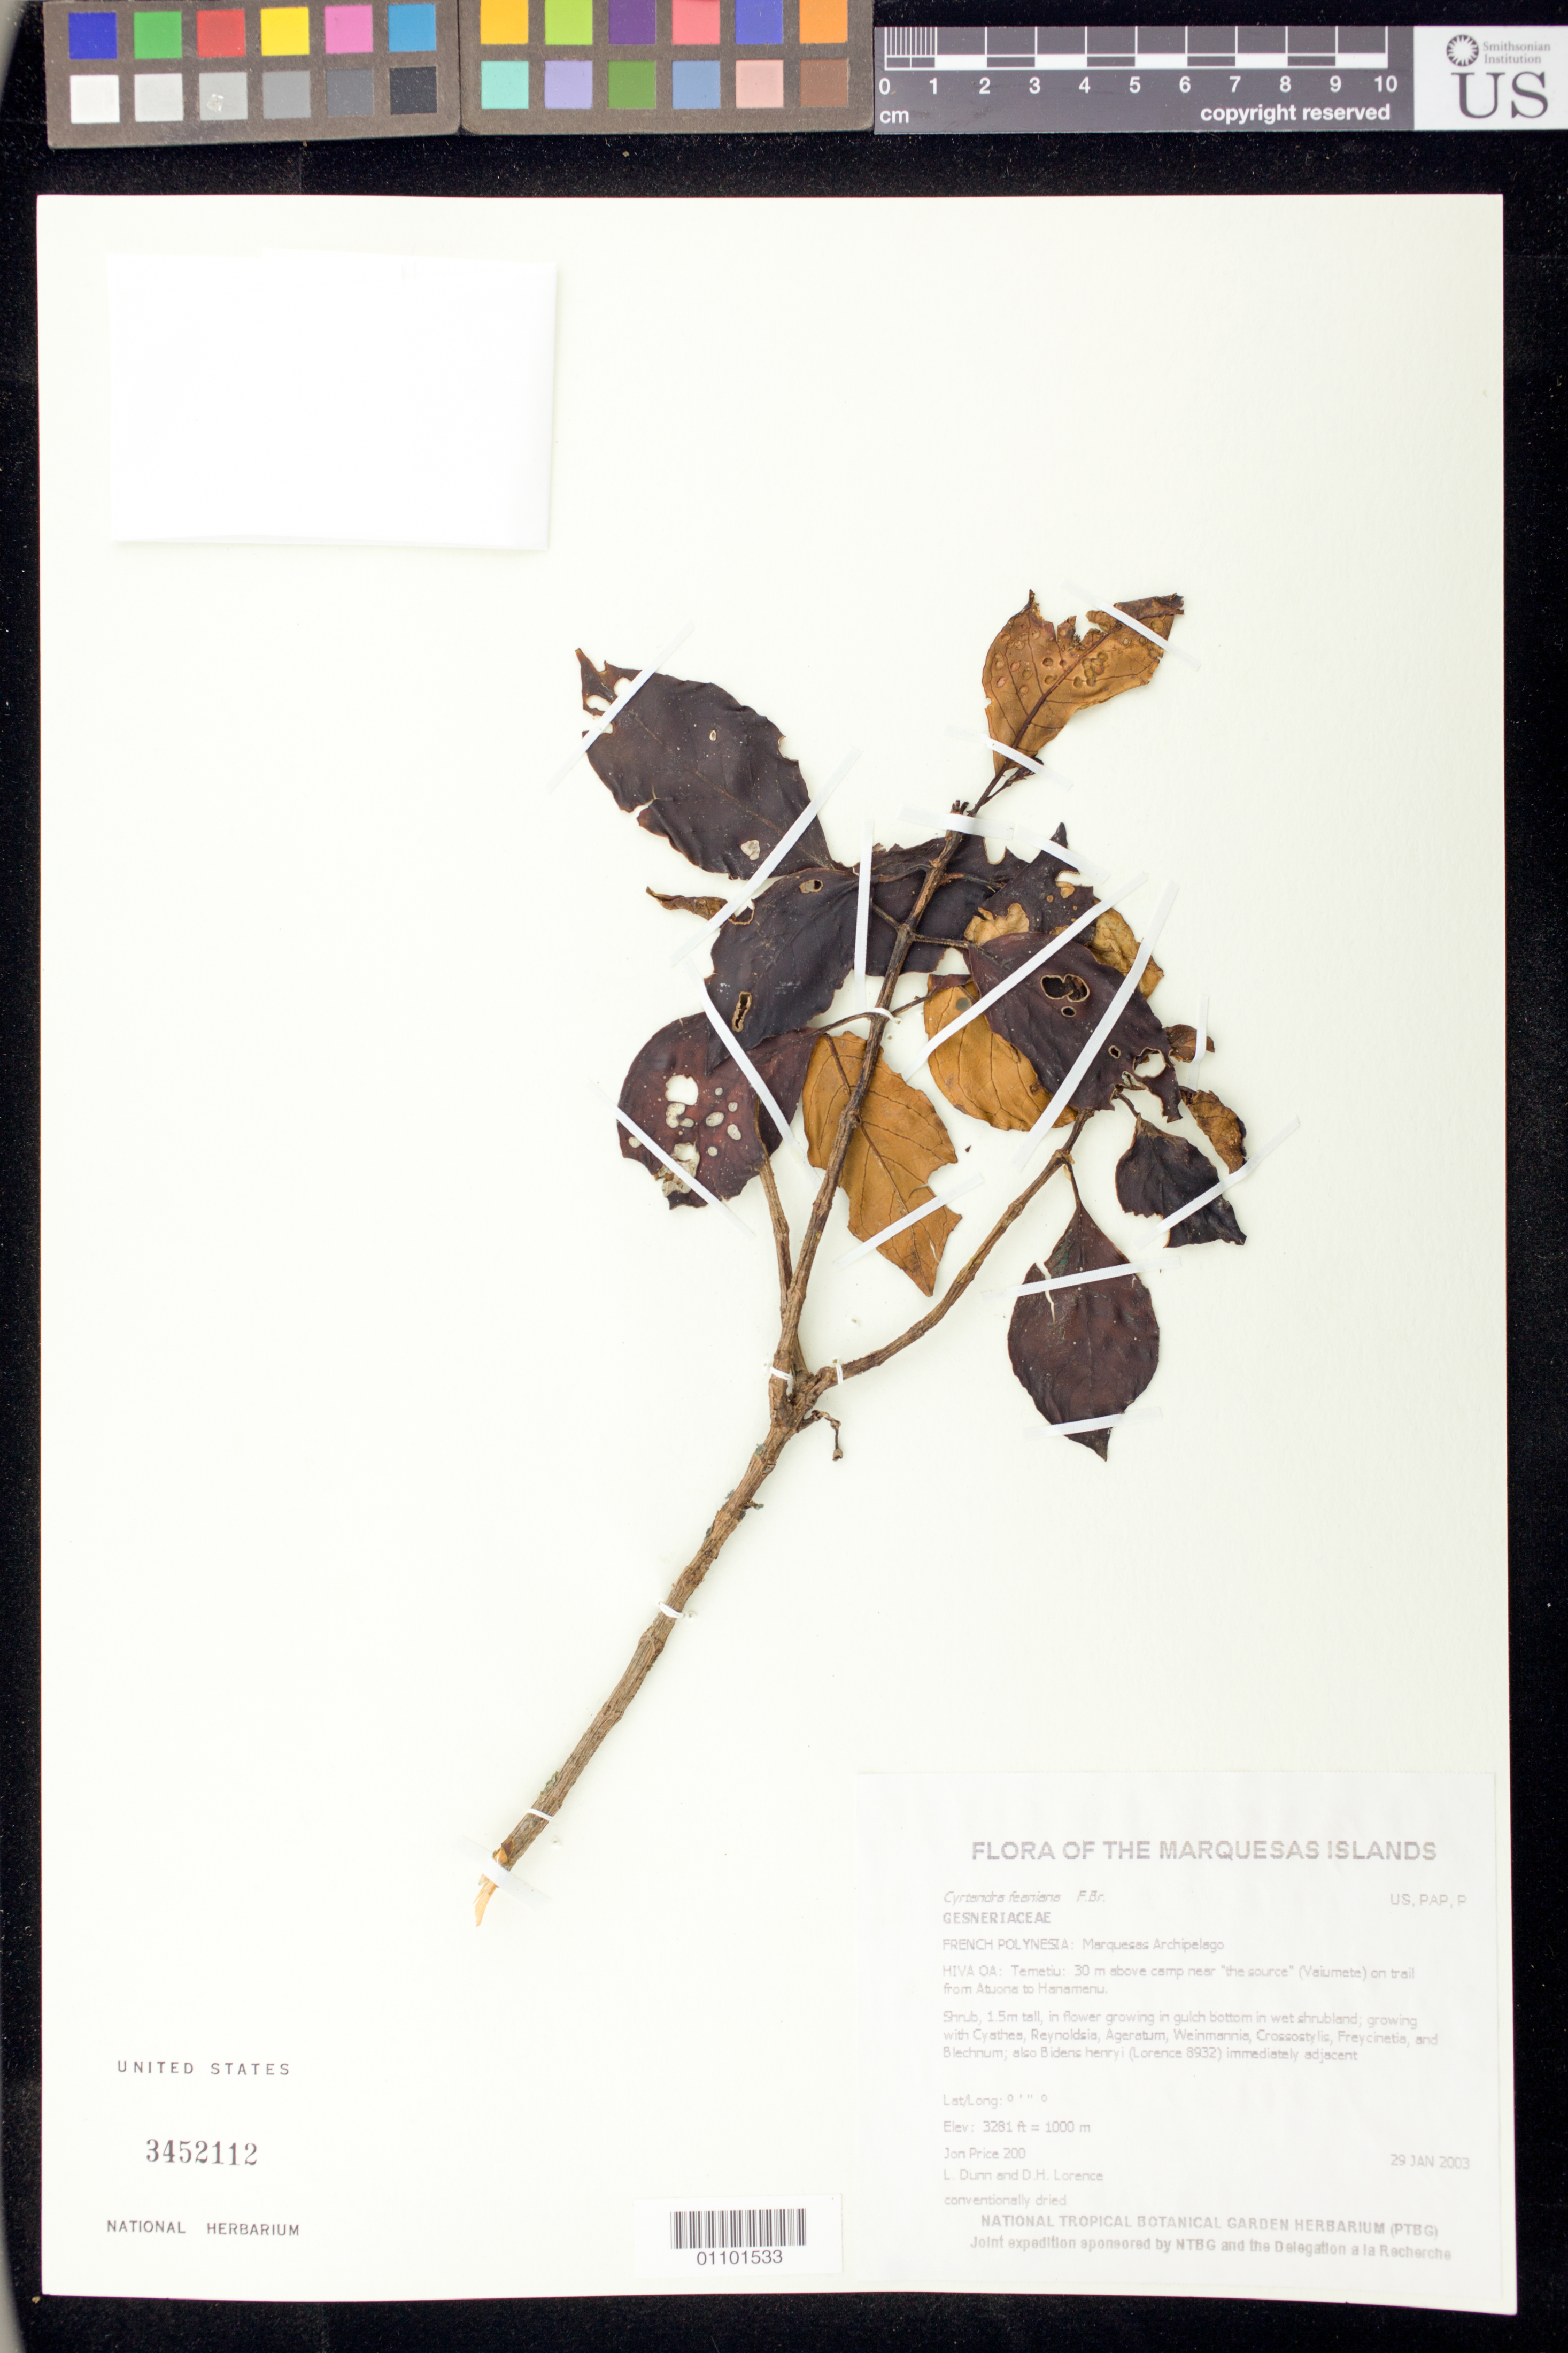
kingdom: Plantae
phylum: Tracheophyta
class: Magnoliopsida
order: Lamiales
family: Gesneriaceae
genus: Cyrtandra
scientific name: Cyrtandra feaniana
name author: F. Br.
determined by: Wagner, W. L., (BOT), Smithsonian Institution - National Museum of Natural History (UNITED STATES)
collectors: J. Price, L. Dunn & D. Lorence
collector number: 200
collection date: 2003-01-29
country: French Polynesia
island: Hiva Oa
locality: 30 m above camp near "the source" (Vaiumete) on trail from Atuona to Hanamenu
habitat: Gulch bottom in wet shrubland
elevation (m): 1000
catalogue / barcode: US 3452112